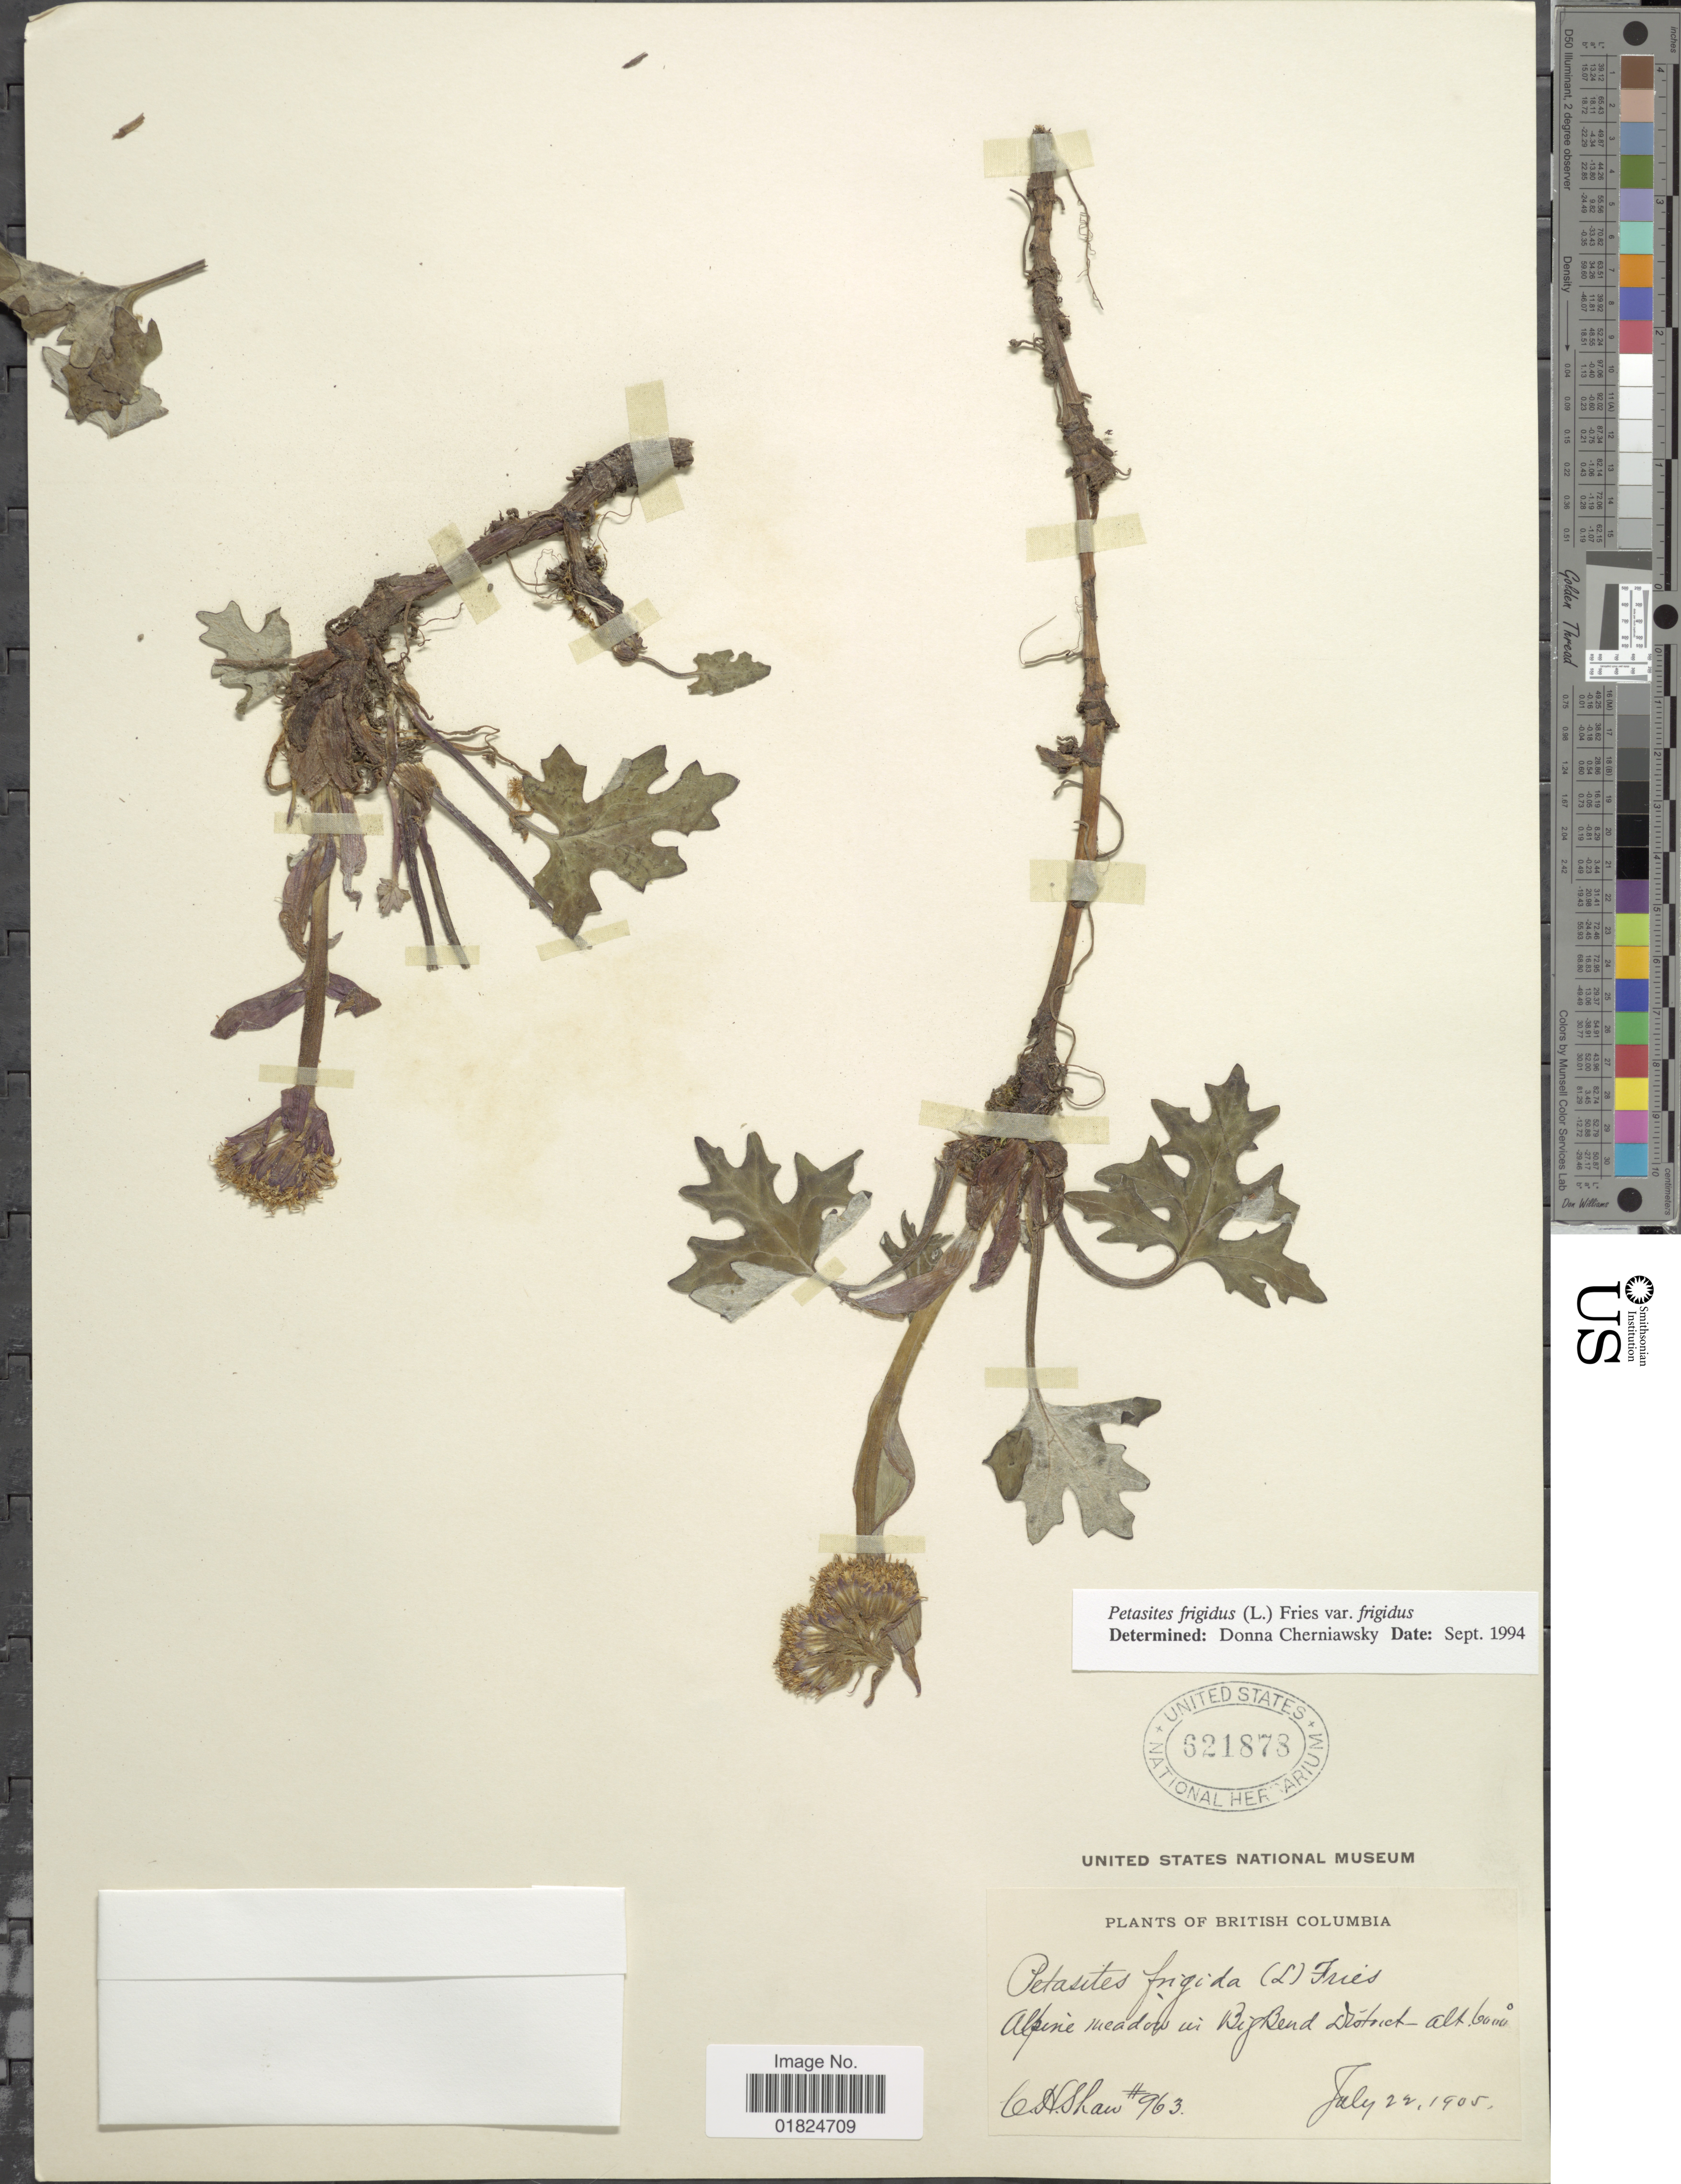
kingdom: Plantae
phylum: Tracheophyta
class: Magnoliopsida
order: Asterales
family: Asteraceae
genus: Petasites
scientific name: Petasites frigidus var. frigidus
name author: (L.) Fr.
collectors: C. H. Shaw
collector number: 963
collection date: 1905-07-22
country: Canada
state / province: British Columbia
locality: British Columbia. Alpine meadow in Big Bend District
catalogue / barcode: US 621878